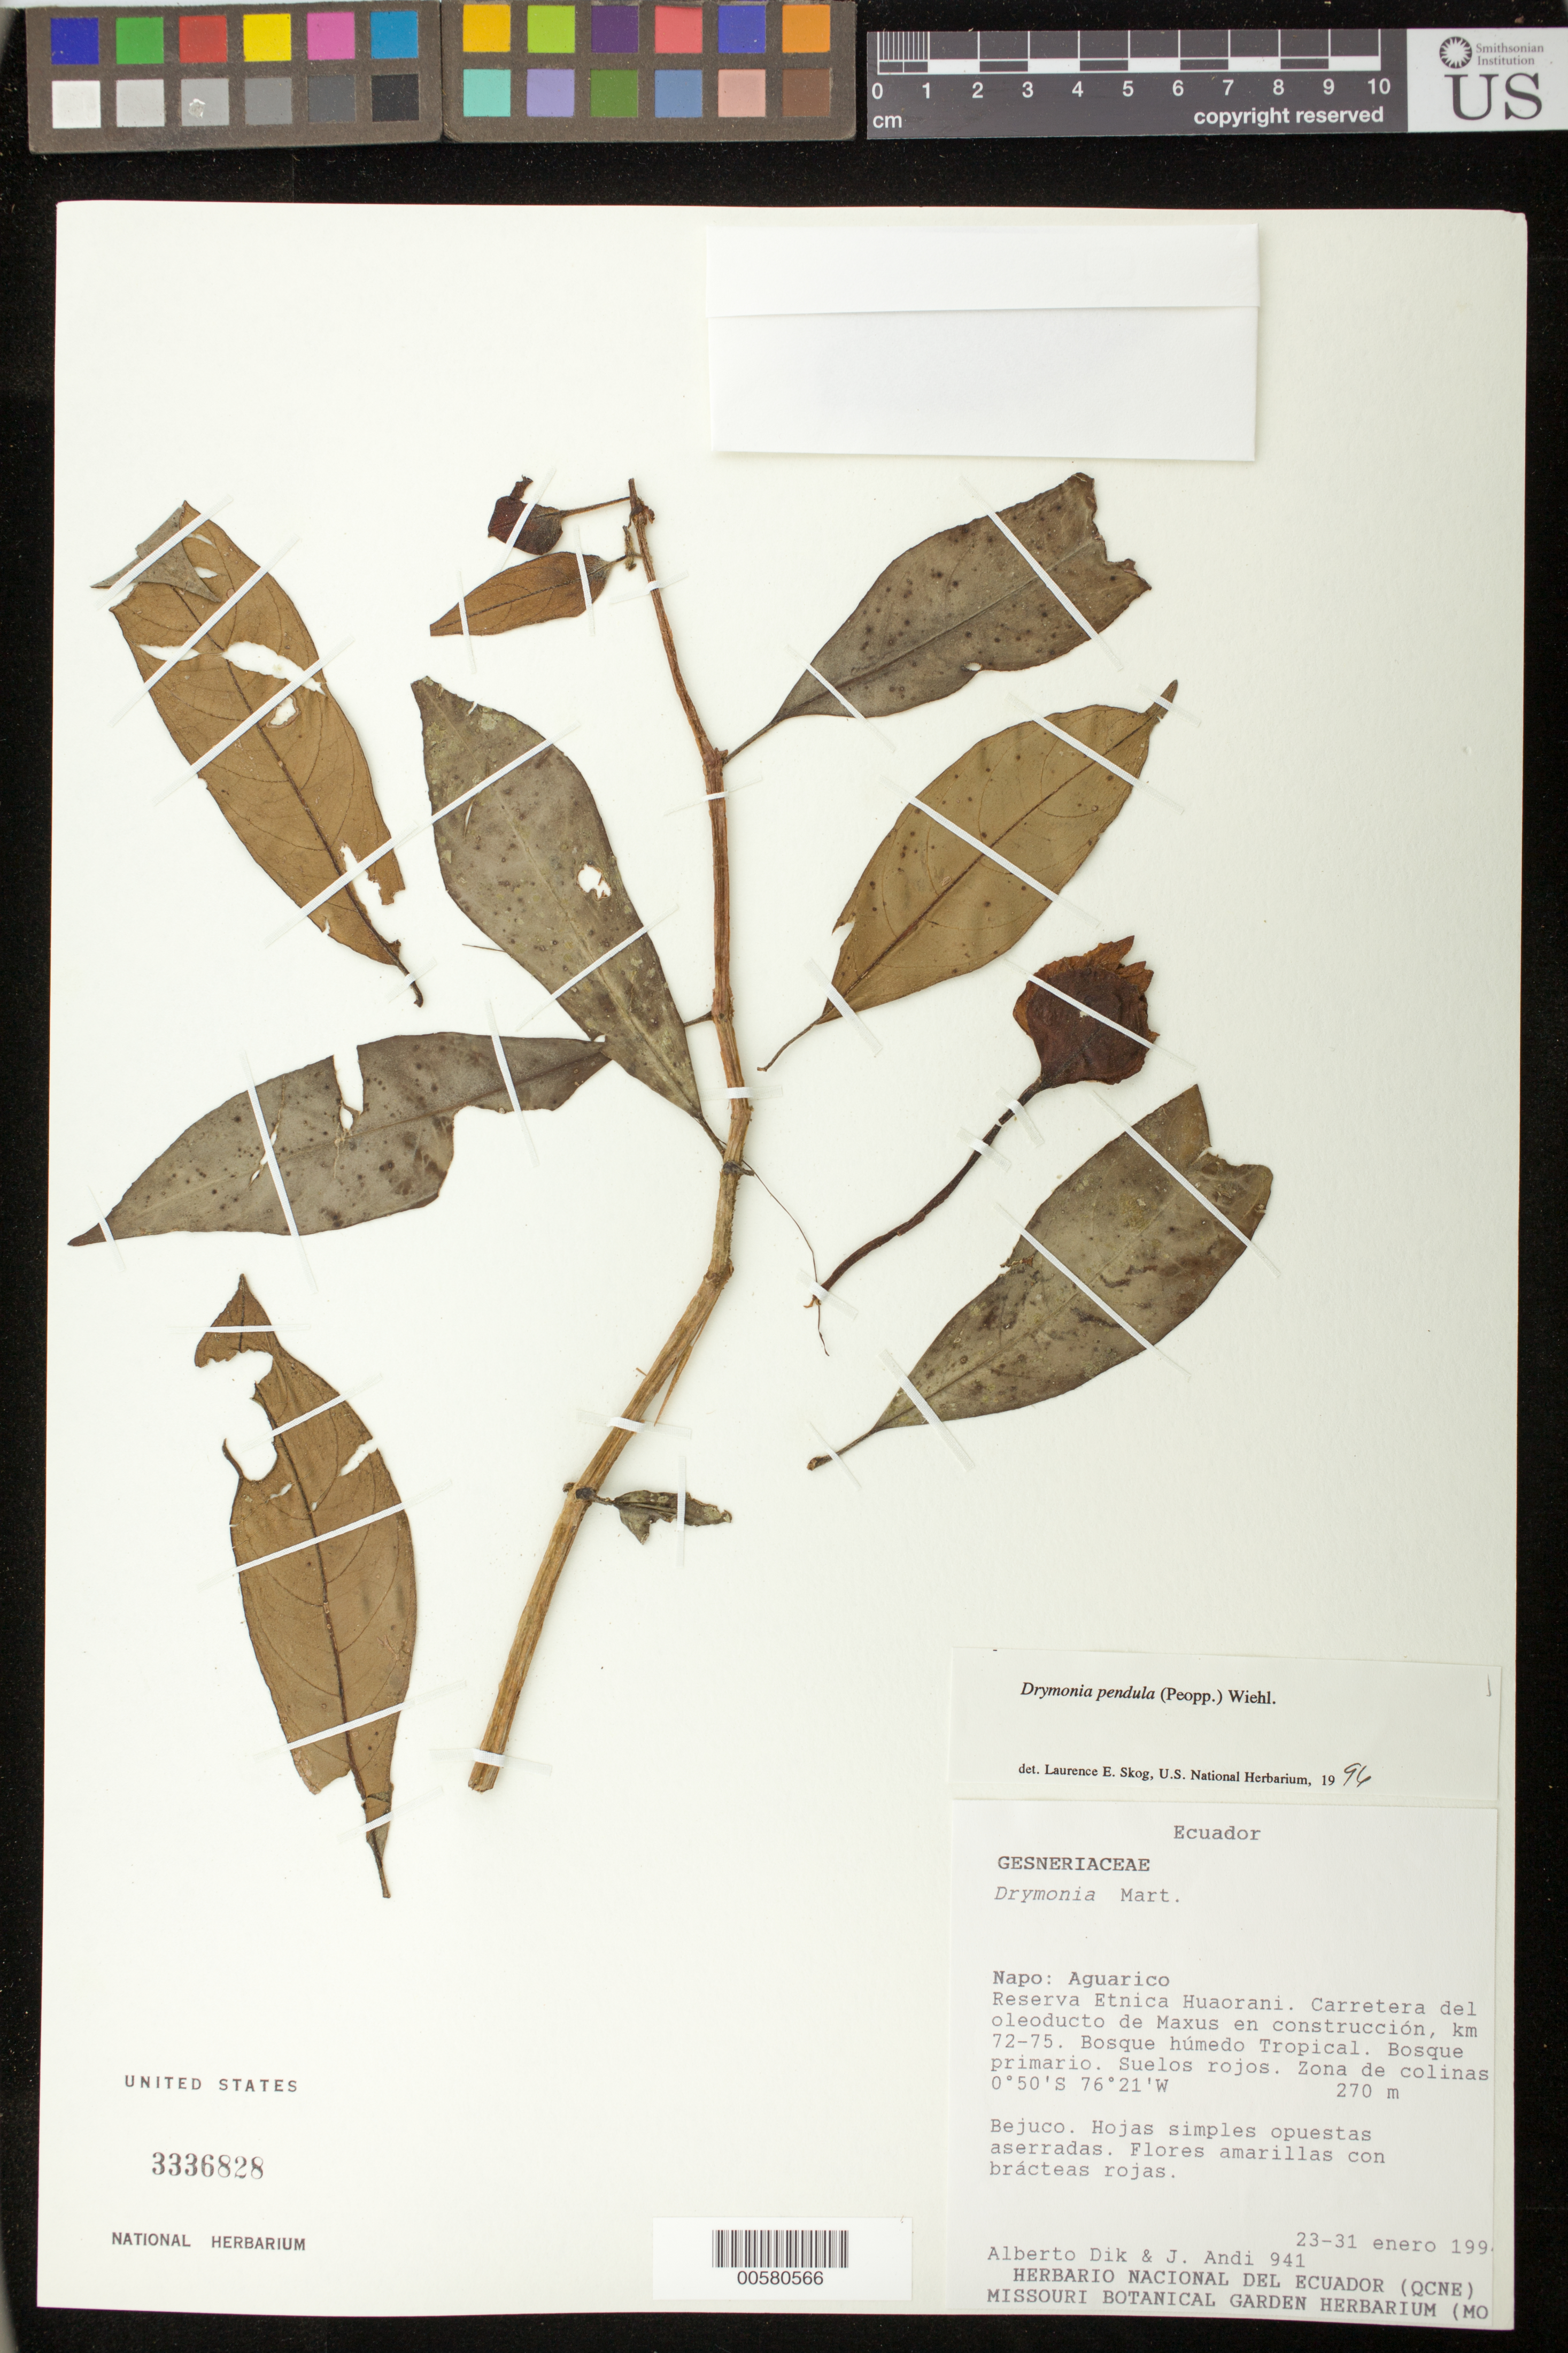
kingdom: Plantae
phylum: Tracheophyta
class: Magnoliopsida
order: Lamiales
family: Gesneriaceae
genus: Drymonia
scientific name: Drymonia pendula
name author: (Poepp.) Wiehler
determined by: Skog, Laurence E.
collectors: A. Dik & J. Andi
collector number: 941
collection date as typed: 23-31 Jan 1994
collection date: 1994-01-23/1994-01-31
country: Ecuador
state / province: Napo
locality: Aguarico: Reserva Etnica Huaorani; Carretera del oleoducto de Maxus en construcción, km 72-75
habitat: Bosque húmedo tropical; bosque primario, suelos rojos, zona de colinas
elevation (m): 270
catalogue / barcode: US 3336828